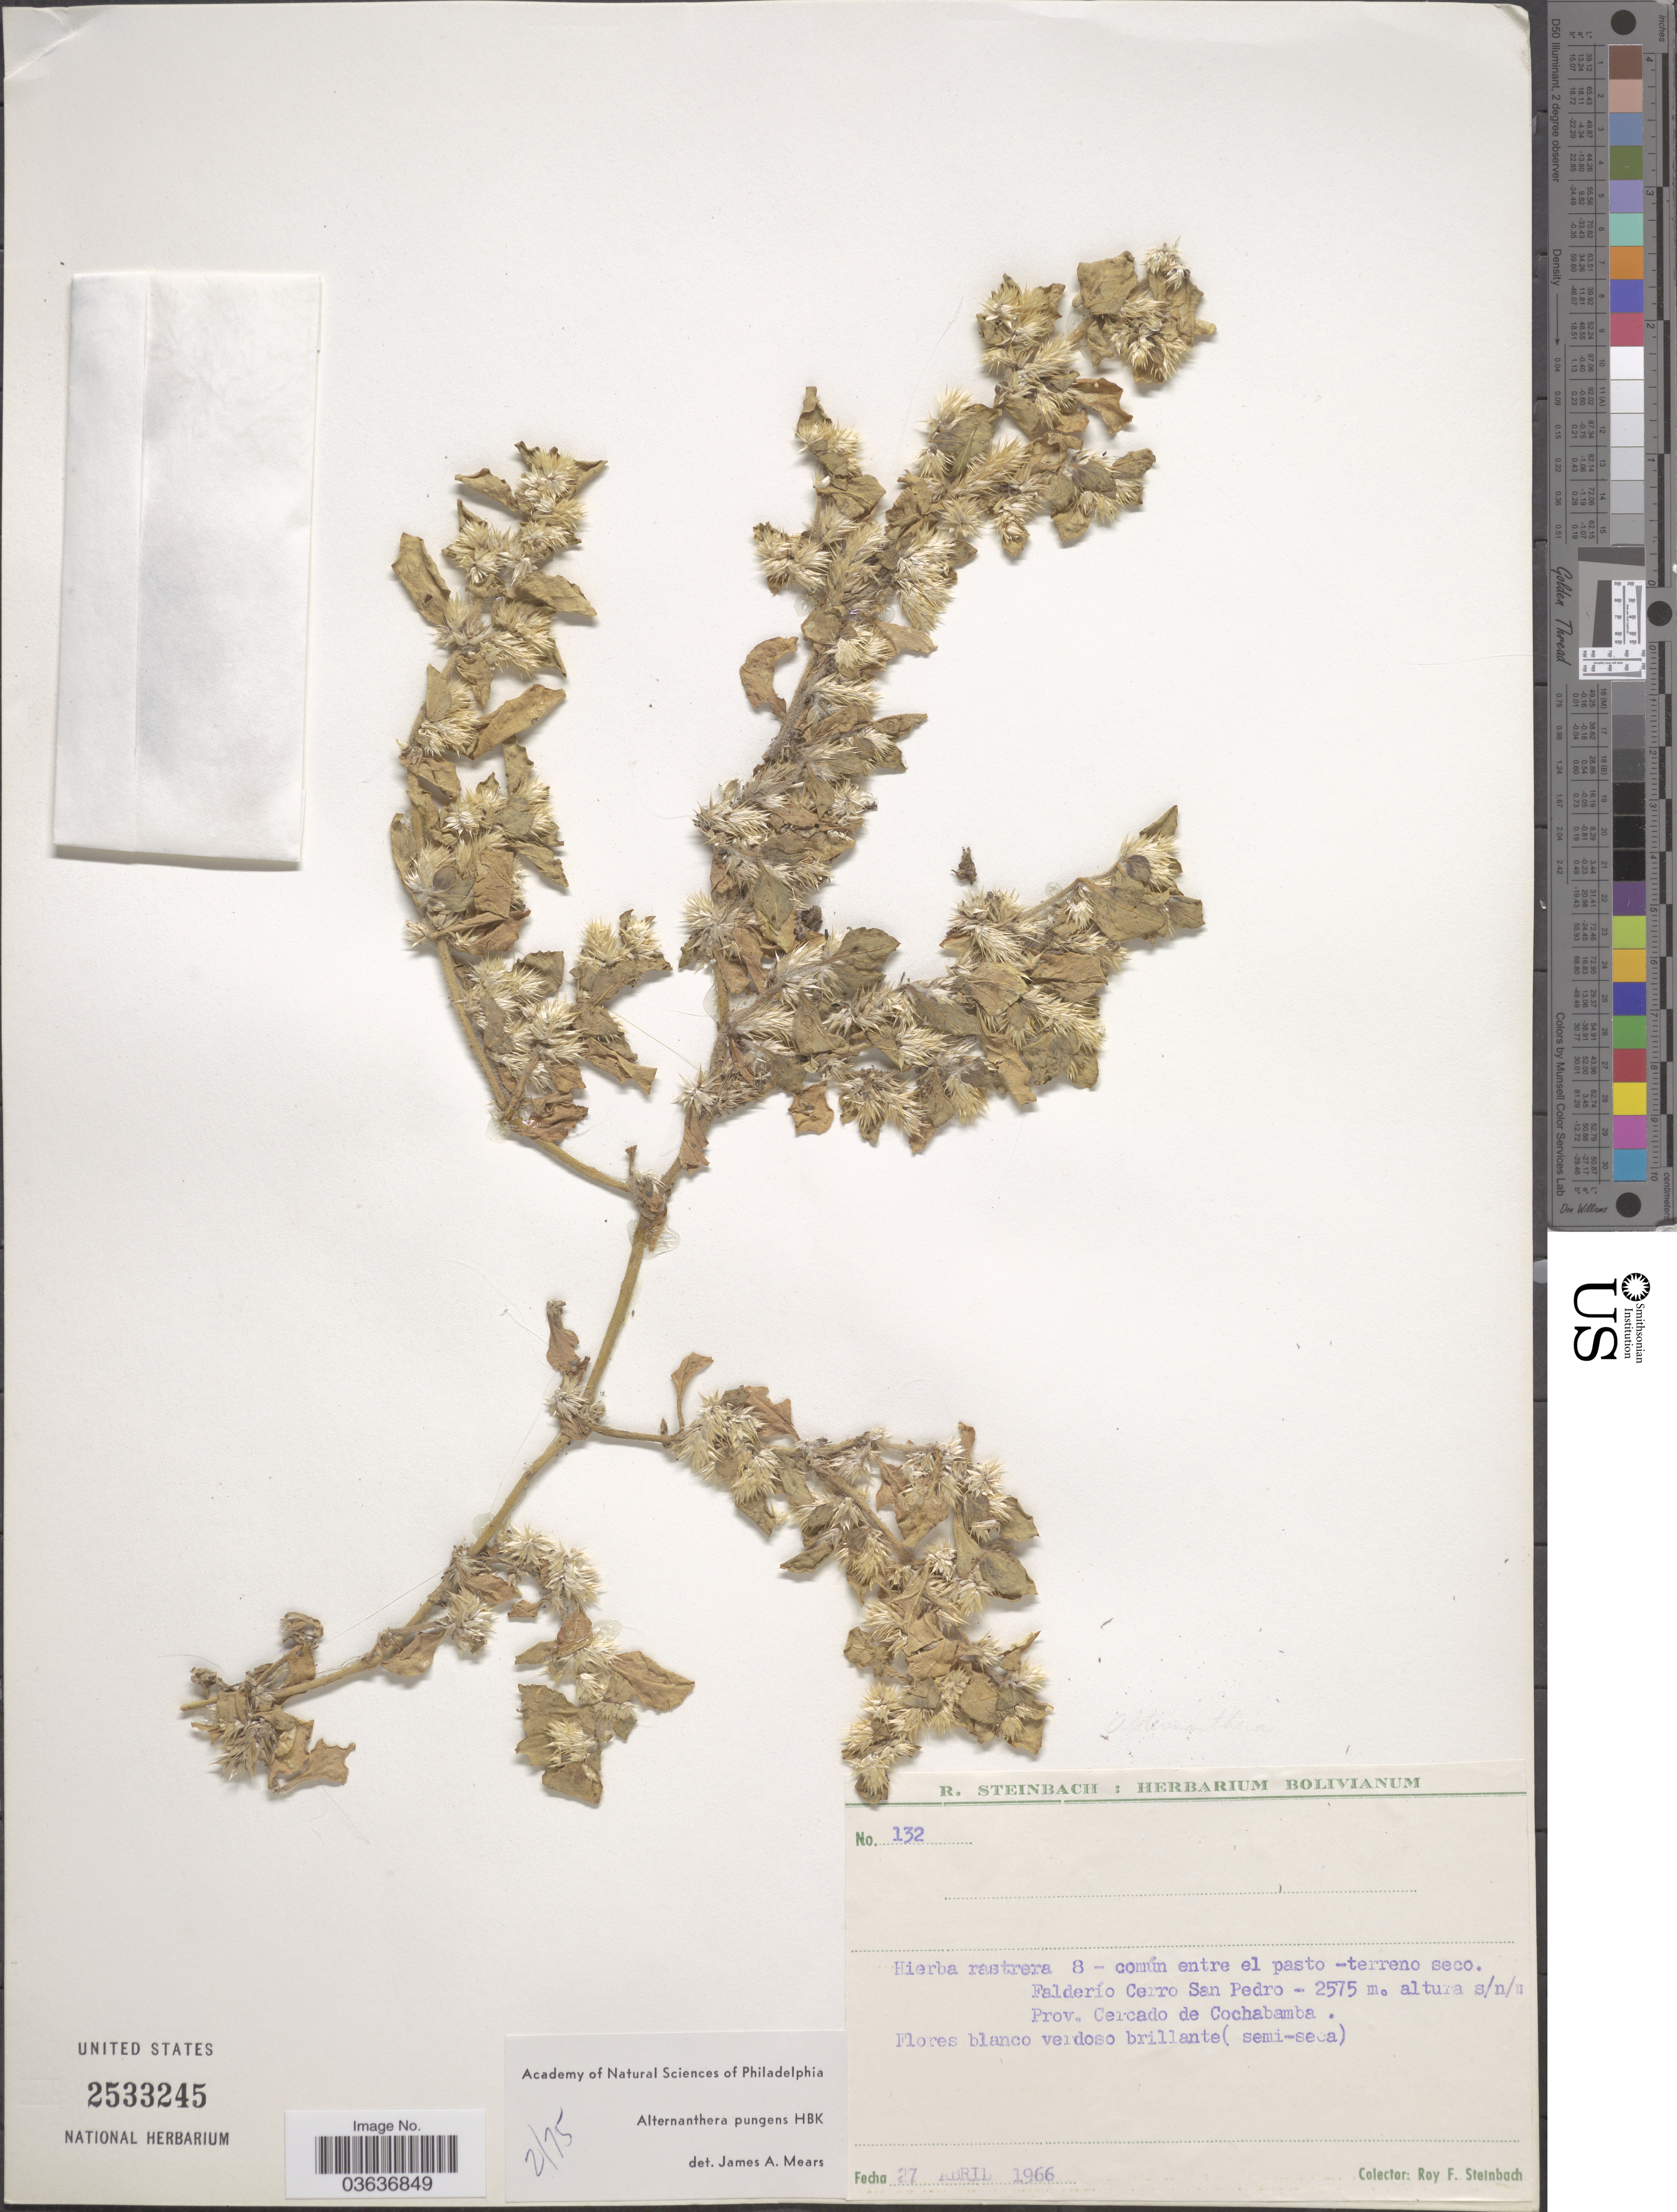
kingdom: Plantae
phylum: Tracheophyta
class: Magnoliopsida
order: Caryophyllales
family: Amaranthaceae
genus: Alternanthera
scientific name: Alternanthera pungens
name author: Kunth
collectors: R. F. Steinbach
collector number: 132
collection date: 1966-04-27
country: Bolivia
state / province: Cochabamba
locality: Falderío Cerro San Pedro. Prov. Cercado de Cochabamba.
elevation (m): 2575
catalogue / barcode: US 2533245